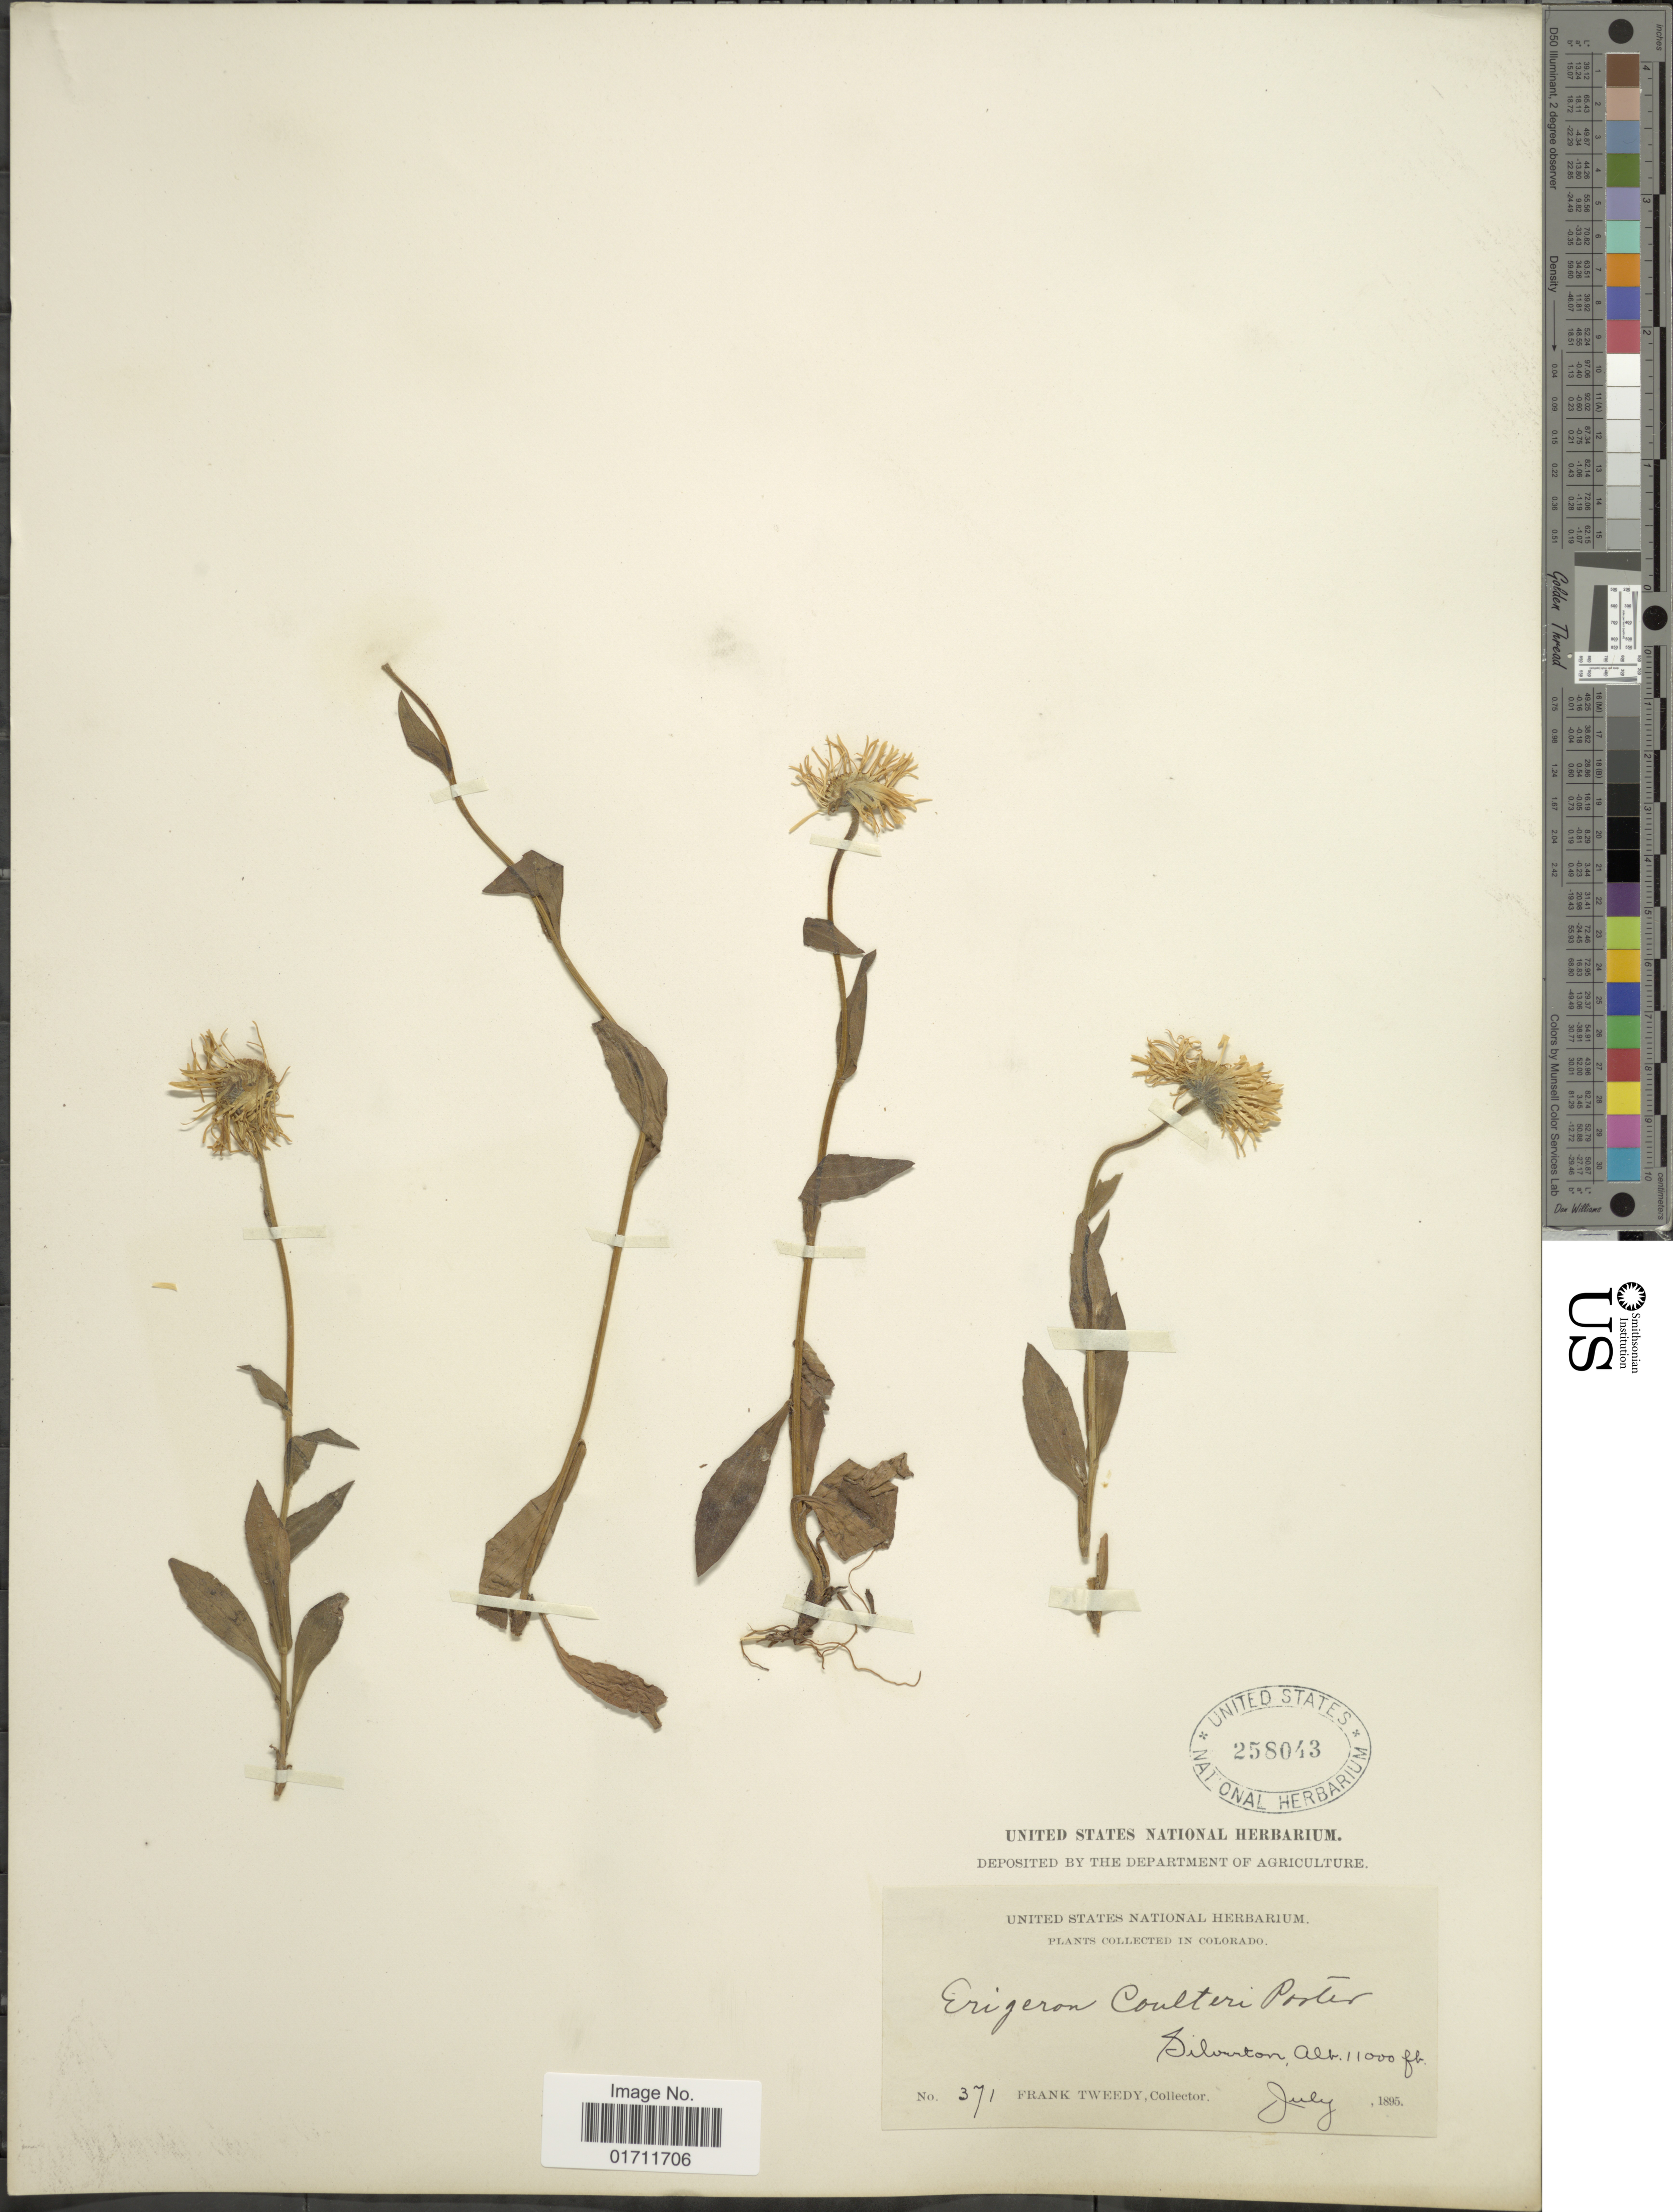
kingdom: Plantae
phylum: Tracheophyta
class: Magnoliopsida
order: Asterales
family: Asteraceae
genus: Erigeron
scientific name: Erigeron coulteri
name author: Porter in Porter & J.M. Coult.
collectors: F. Tweedy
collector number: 371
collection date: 1895-07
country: United States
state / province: Colorado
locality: Silverton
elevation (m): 3353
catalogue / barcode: US 258043